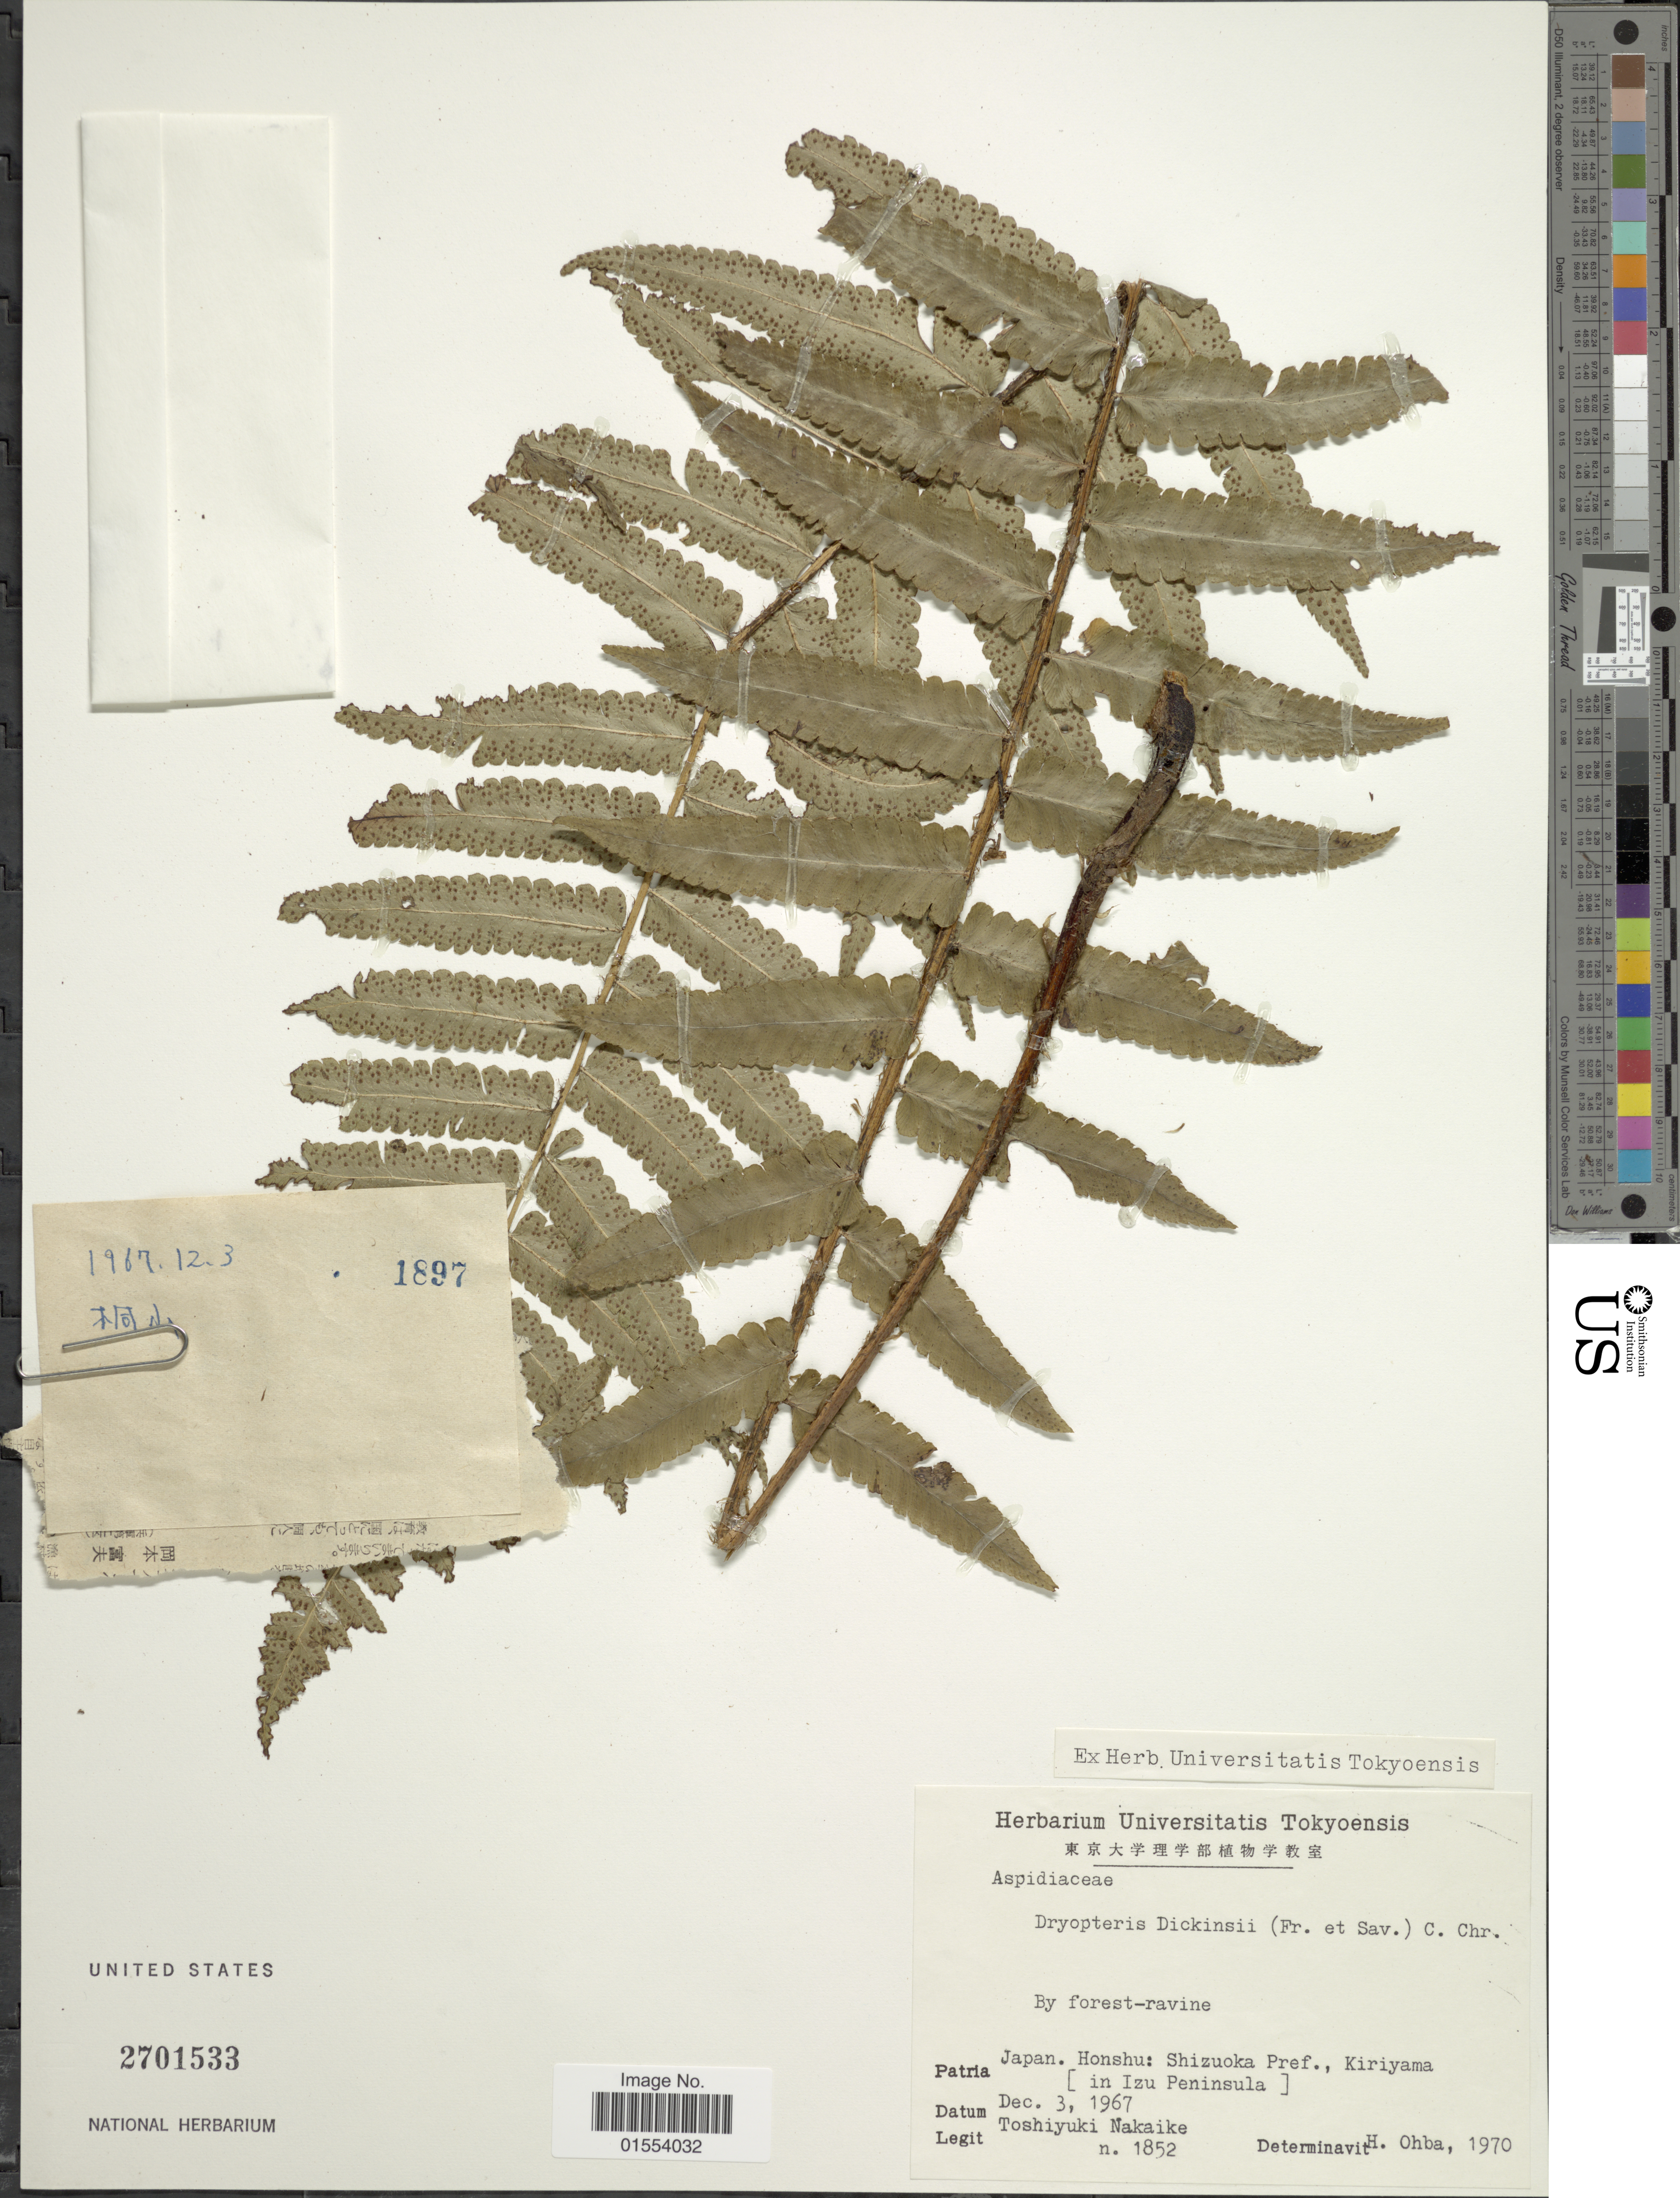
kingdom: Plantae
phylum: Tracheophyta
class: Polypodiopsida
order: Polypodiales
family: Dryopteridaceae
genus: Dryopteris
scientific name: Dryopteris dickinsii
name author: (Franch. & Sav.) Christ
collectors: T. Nakaike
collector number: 1852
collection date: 1967-12-03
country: Japan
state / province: Sizuoka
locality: Patria Japan. Honsh: Shizouka Pref., Kiriyama [in Izu Peninsula].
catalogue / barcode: US 2701533